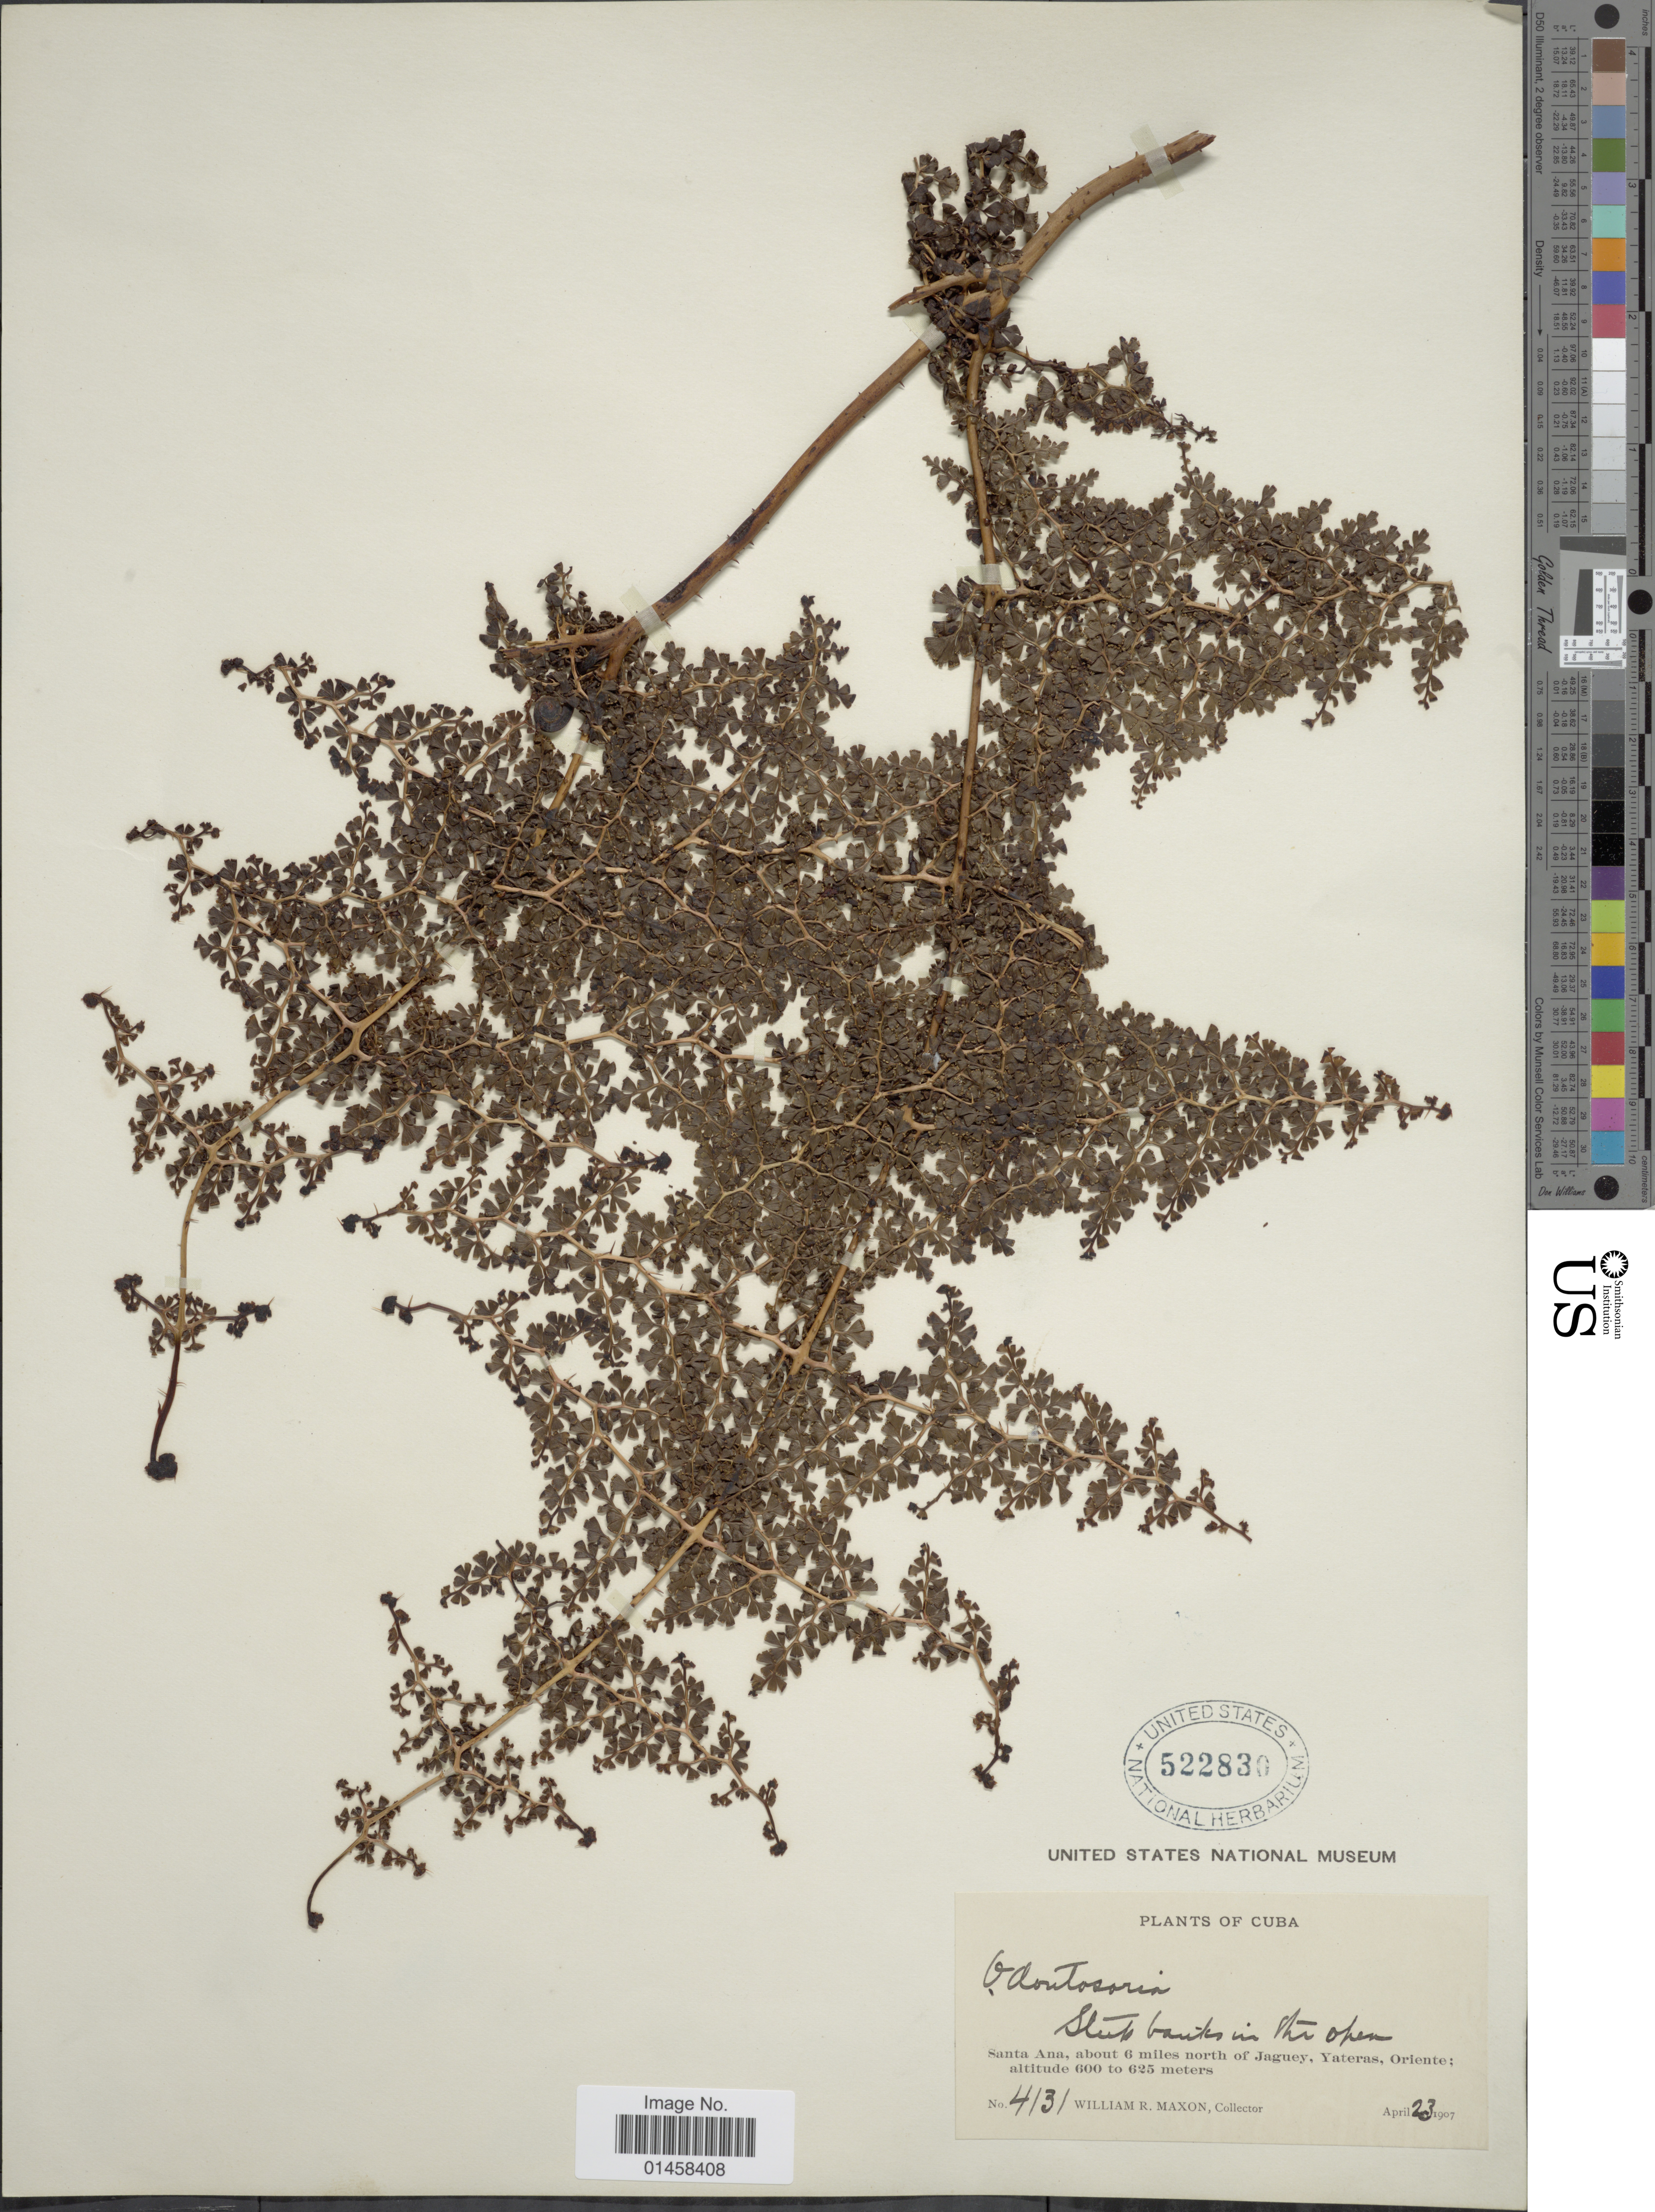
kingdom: Plantae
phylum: Tracheophyta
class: Polypodiopsida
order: Polypodiales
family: Lindsaeaceae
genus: Odontosoria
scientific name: Odontosoria aculeata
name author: (L.) J. Sm.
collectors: W. R. Maxon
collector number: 4131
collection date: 1907-04-23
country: Cuba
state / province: Oriente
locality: Santa Ana, about 6 miles north of Jaguey, Yateras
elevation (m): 600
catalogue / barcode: US 522830